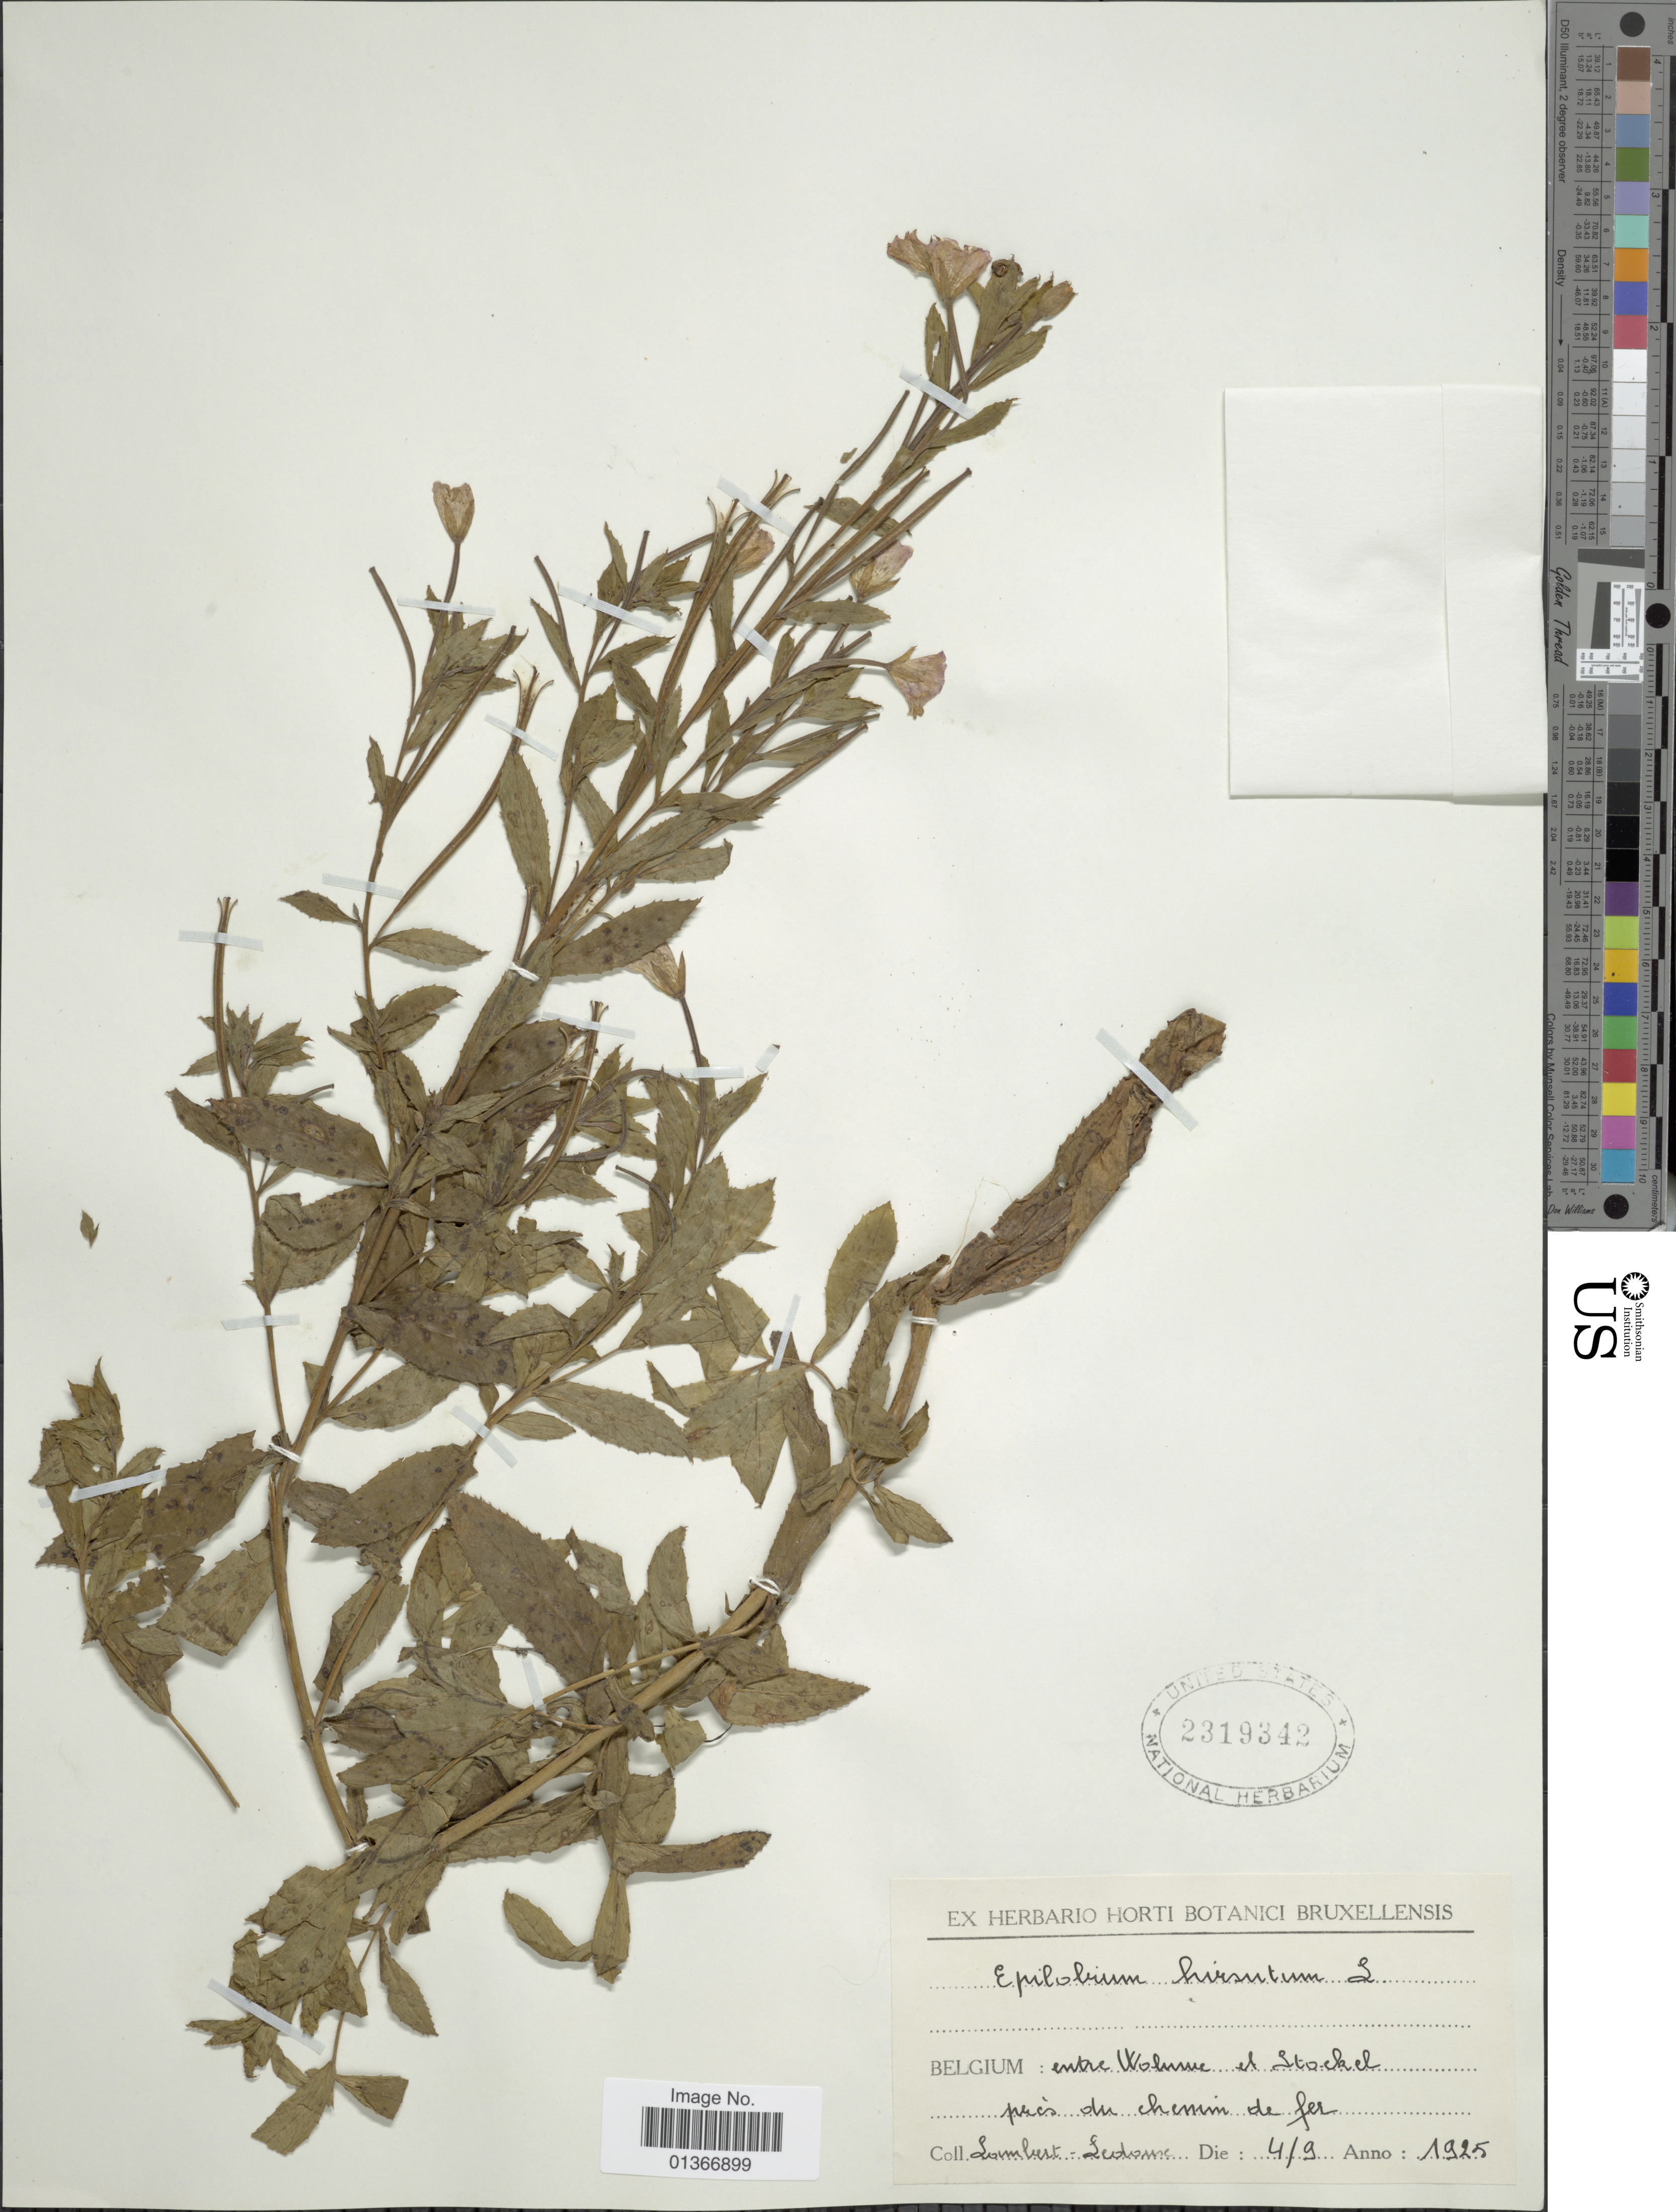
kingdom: Plantae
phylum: Tracheophyta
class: Magnoliopsida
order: Myrtales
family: Onagraceae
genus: Epilobium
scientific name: Epilobium hirsutum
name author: L.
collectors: Lambert-Leotome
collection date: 1925-09-04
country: Belgium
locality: Entre Wohme et Stockel près du Chemin de fer. [interpreted]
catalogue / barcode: US 2319342